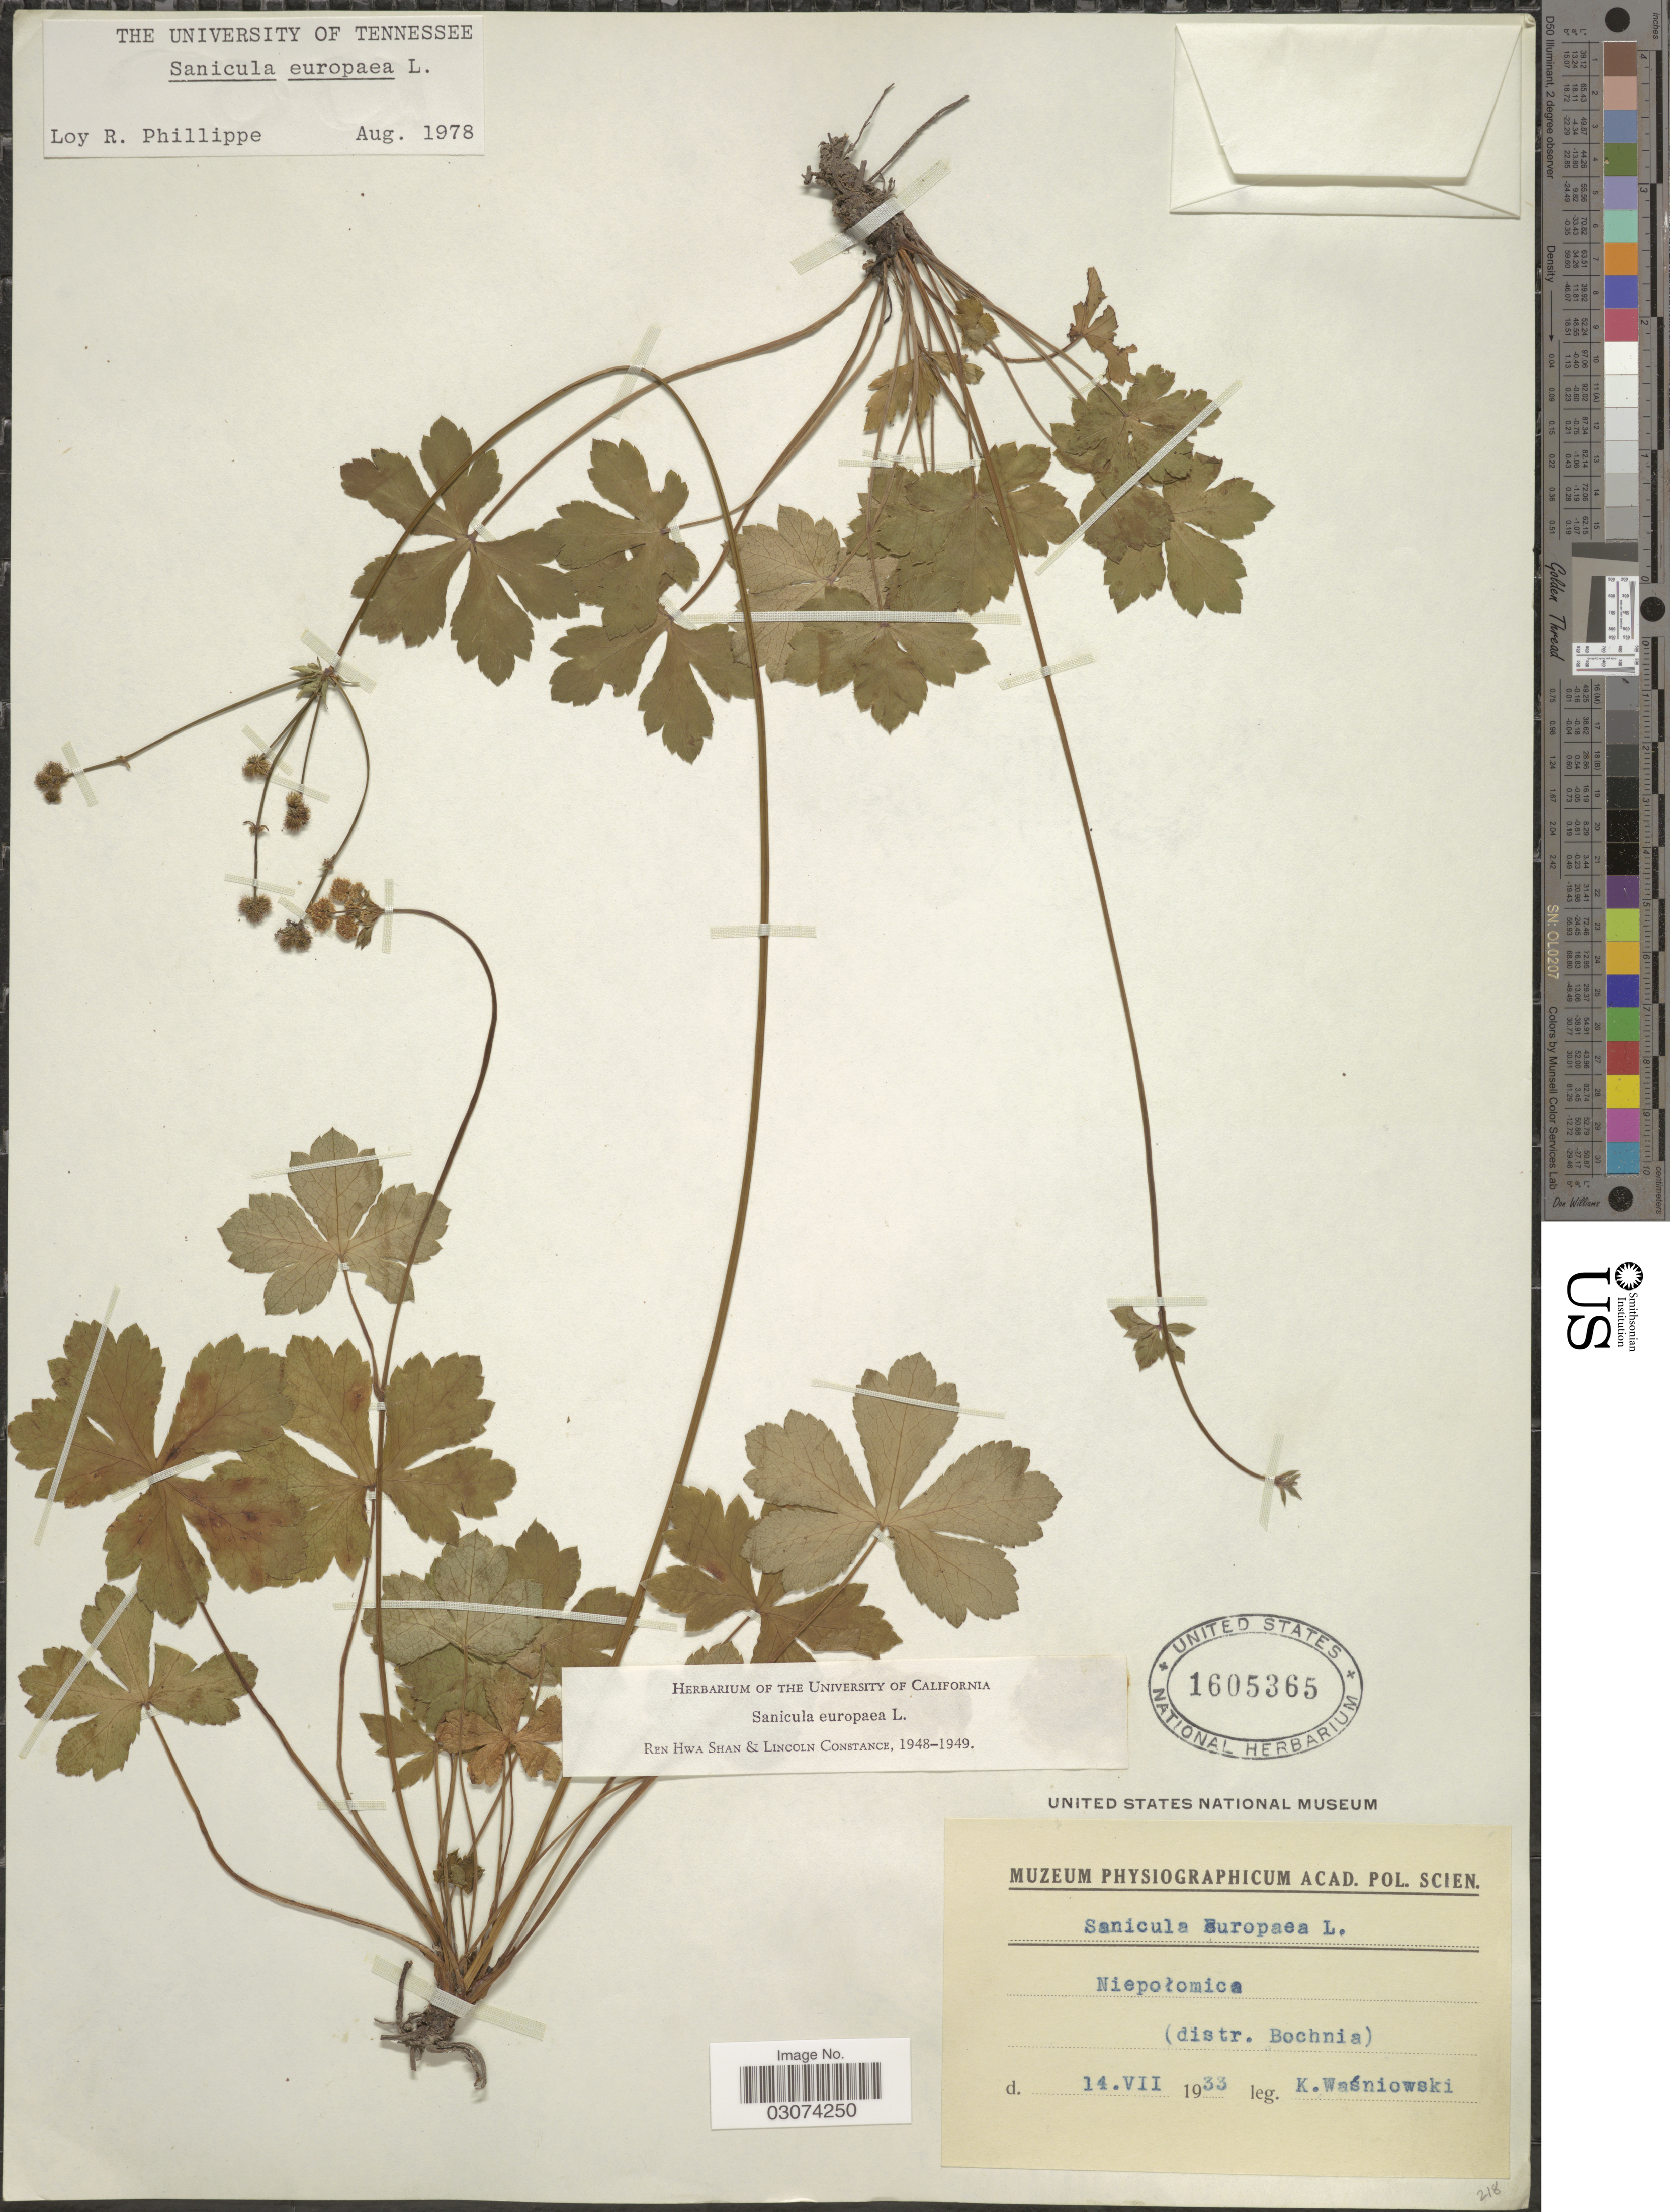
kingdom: Plantae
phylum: Tracheophyta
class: Magnoliopsida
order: Apiales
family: Apiaceae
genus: Sanicula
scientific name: Sanicula europaea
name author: L.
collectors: K. Wásniowski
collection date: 1933-07-14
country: Poland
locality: Niepolomica. (distr. Bochnia).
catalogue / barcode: US 1605365